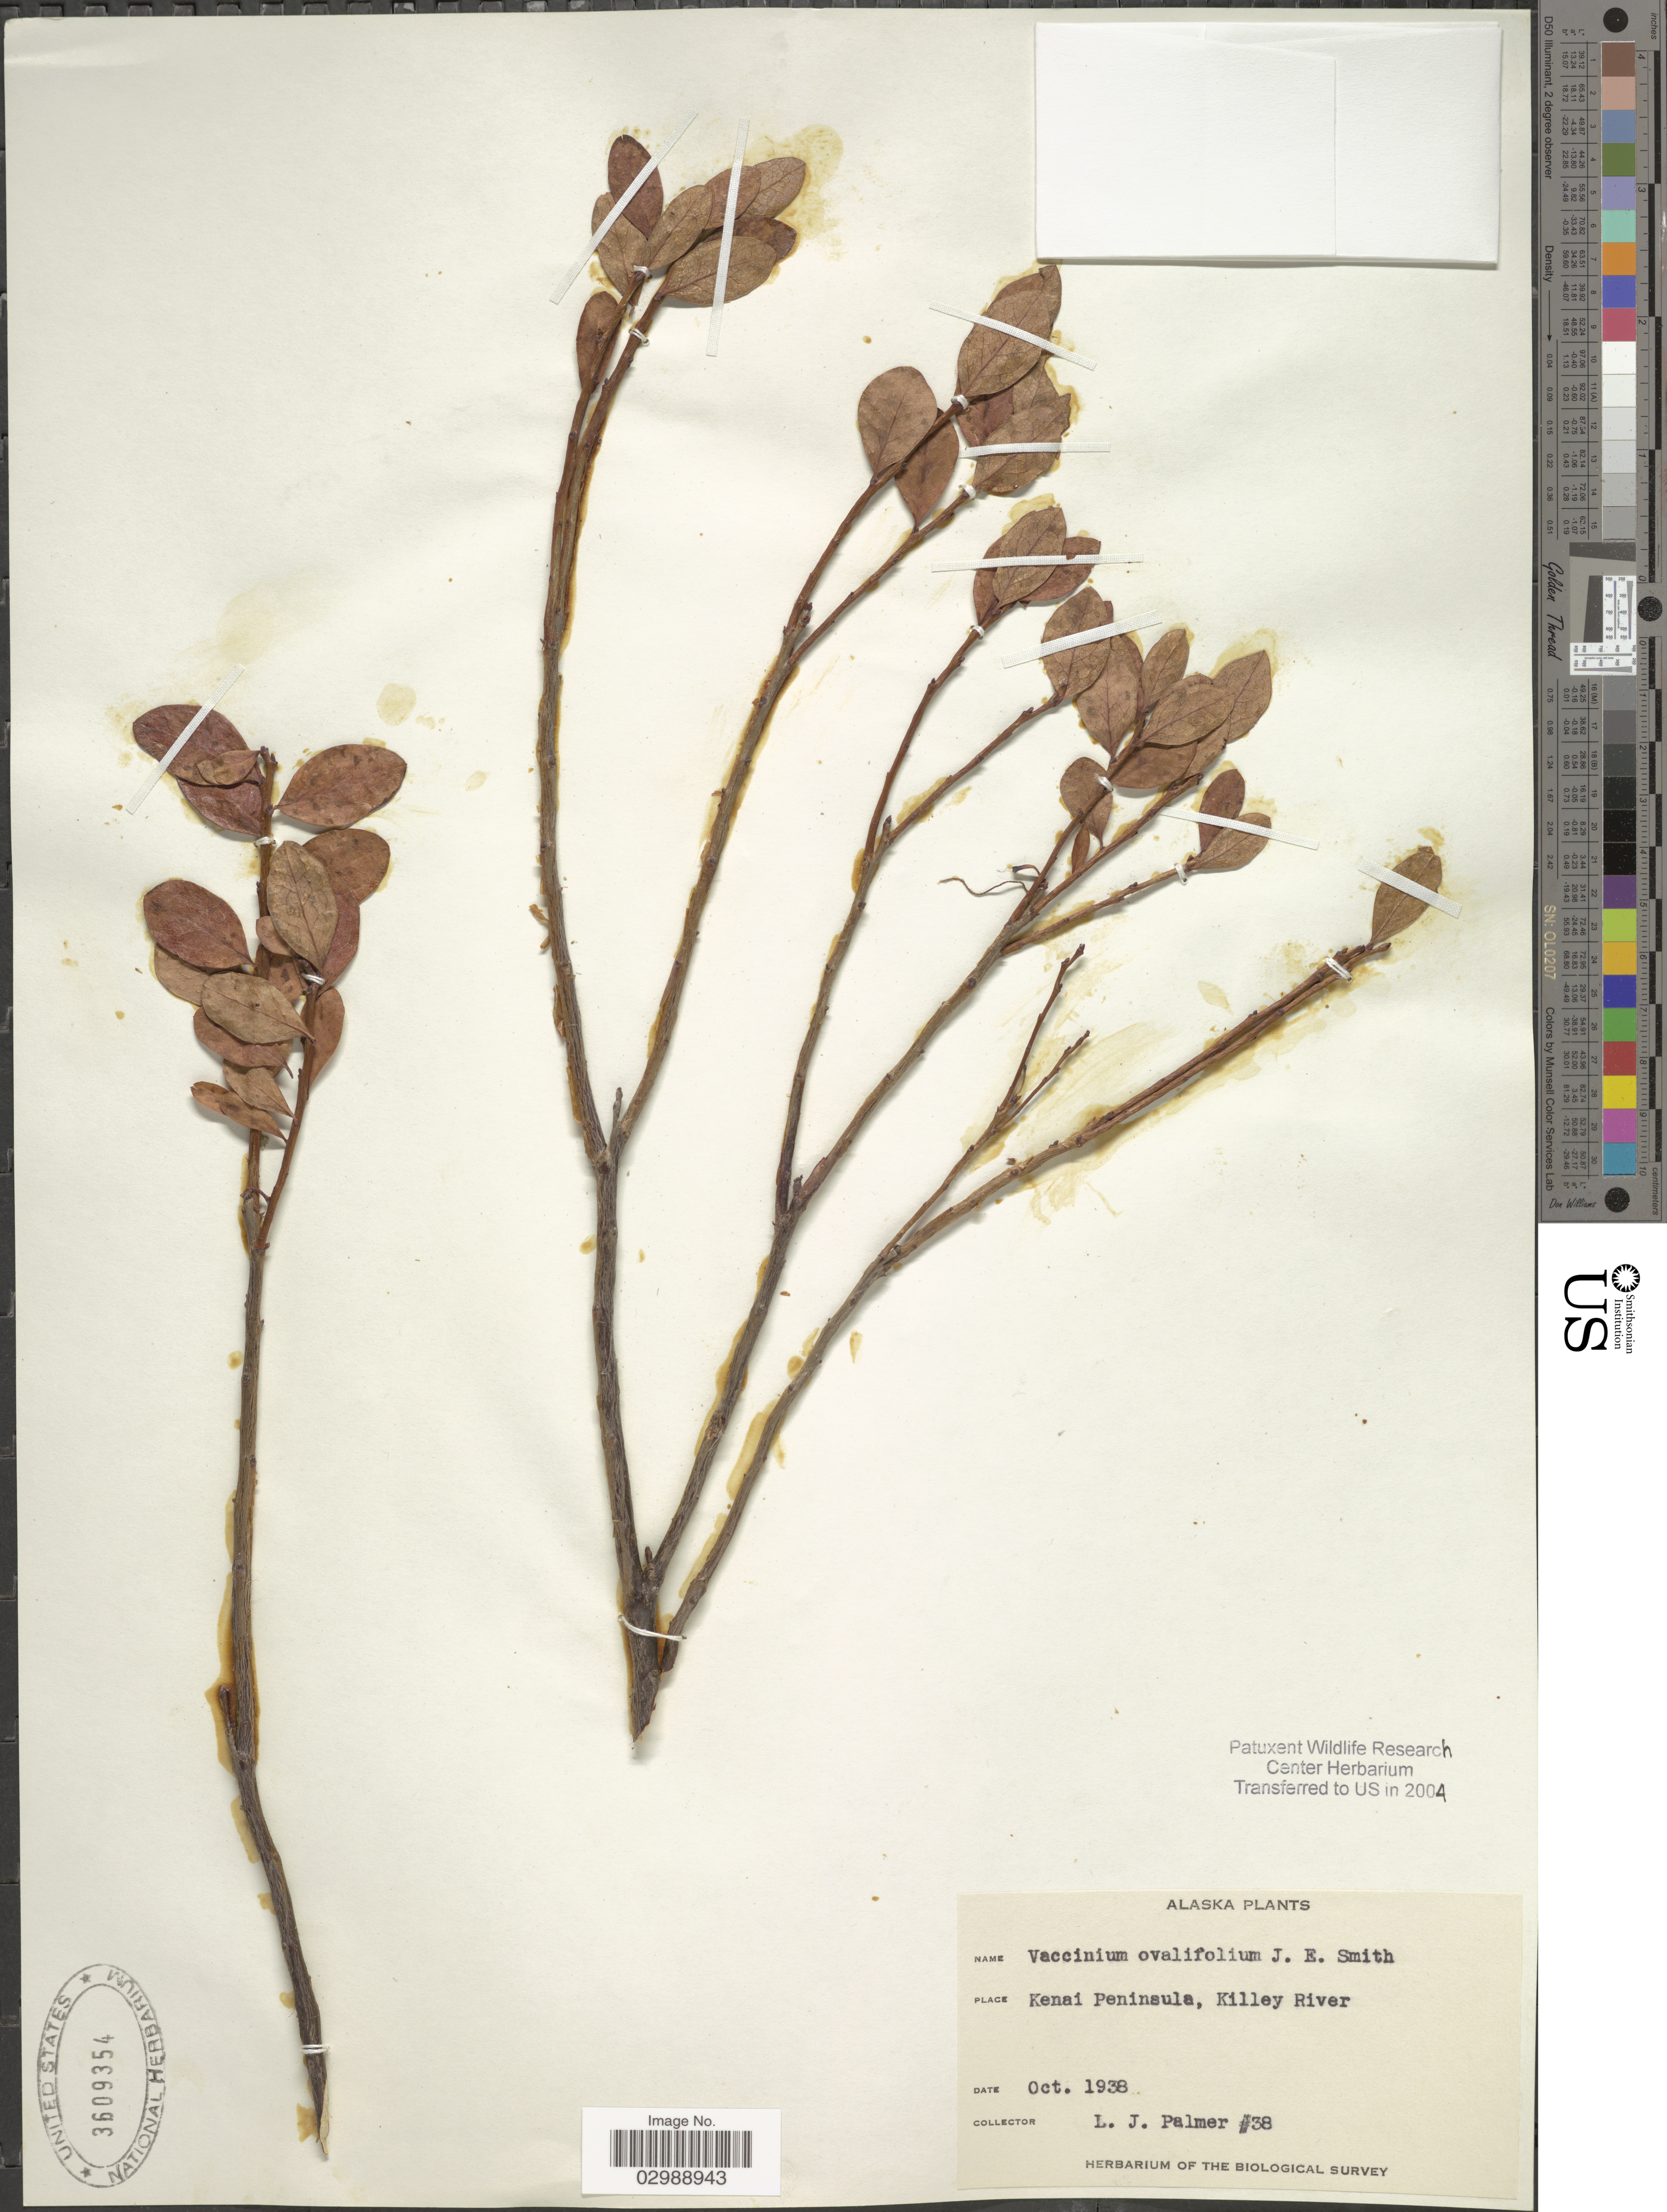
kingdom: Plantae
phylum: Tracheophyta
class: Magnoliopsida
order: Ericales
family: Ericaceae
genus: Vaccinium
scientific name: Vaccinium ovalifolium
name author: Sm.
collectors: L. J. Palmer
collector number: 38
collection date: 1938-10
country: United States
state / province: Alaska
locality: Kenai Peninsula, Killey River.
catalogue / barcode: US 3609354